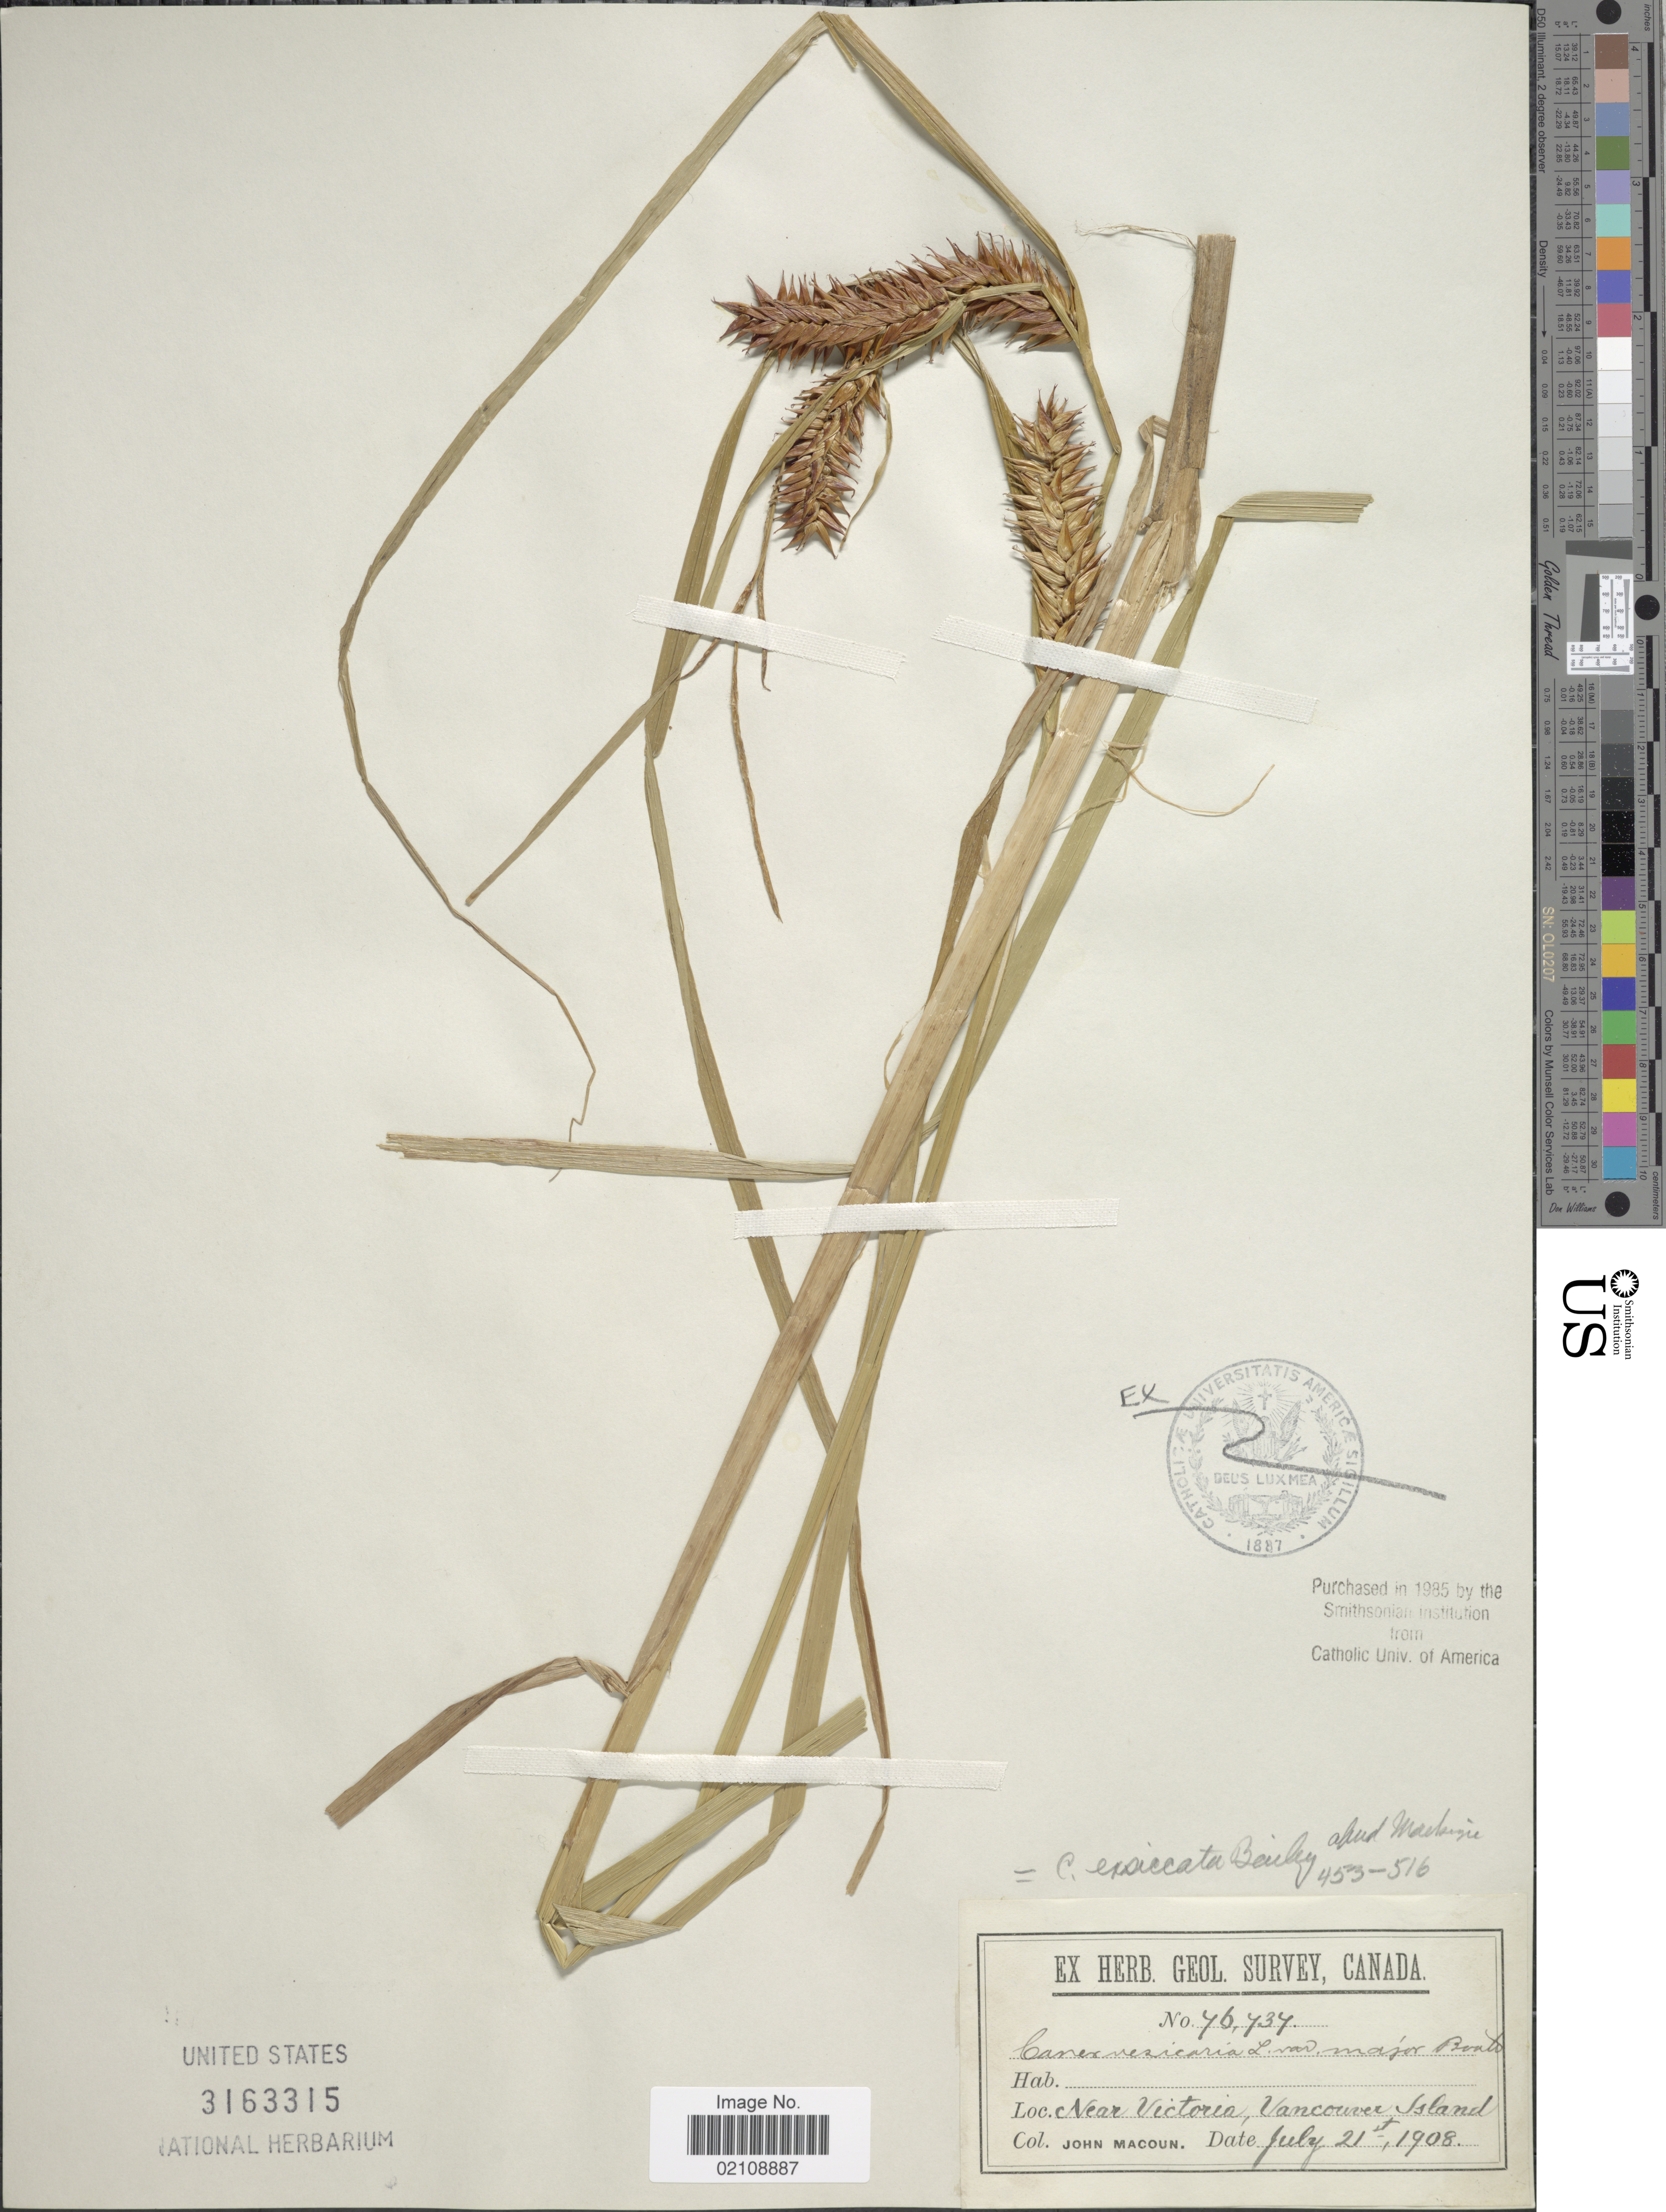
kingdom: Plantae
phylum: Tracheophyta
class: Liliopsida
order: Poales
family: Cyperaceae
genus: Carex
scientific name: Carex exsiccata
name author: L.H. Bailey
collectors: J. Macoun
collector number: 76737*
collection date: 1908-07-21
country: Canada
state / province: British Columbia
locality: Near Victoria, Vancouver Island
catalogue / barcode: US 3163315